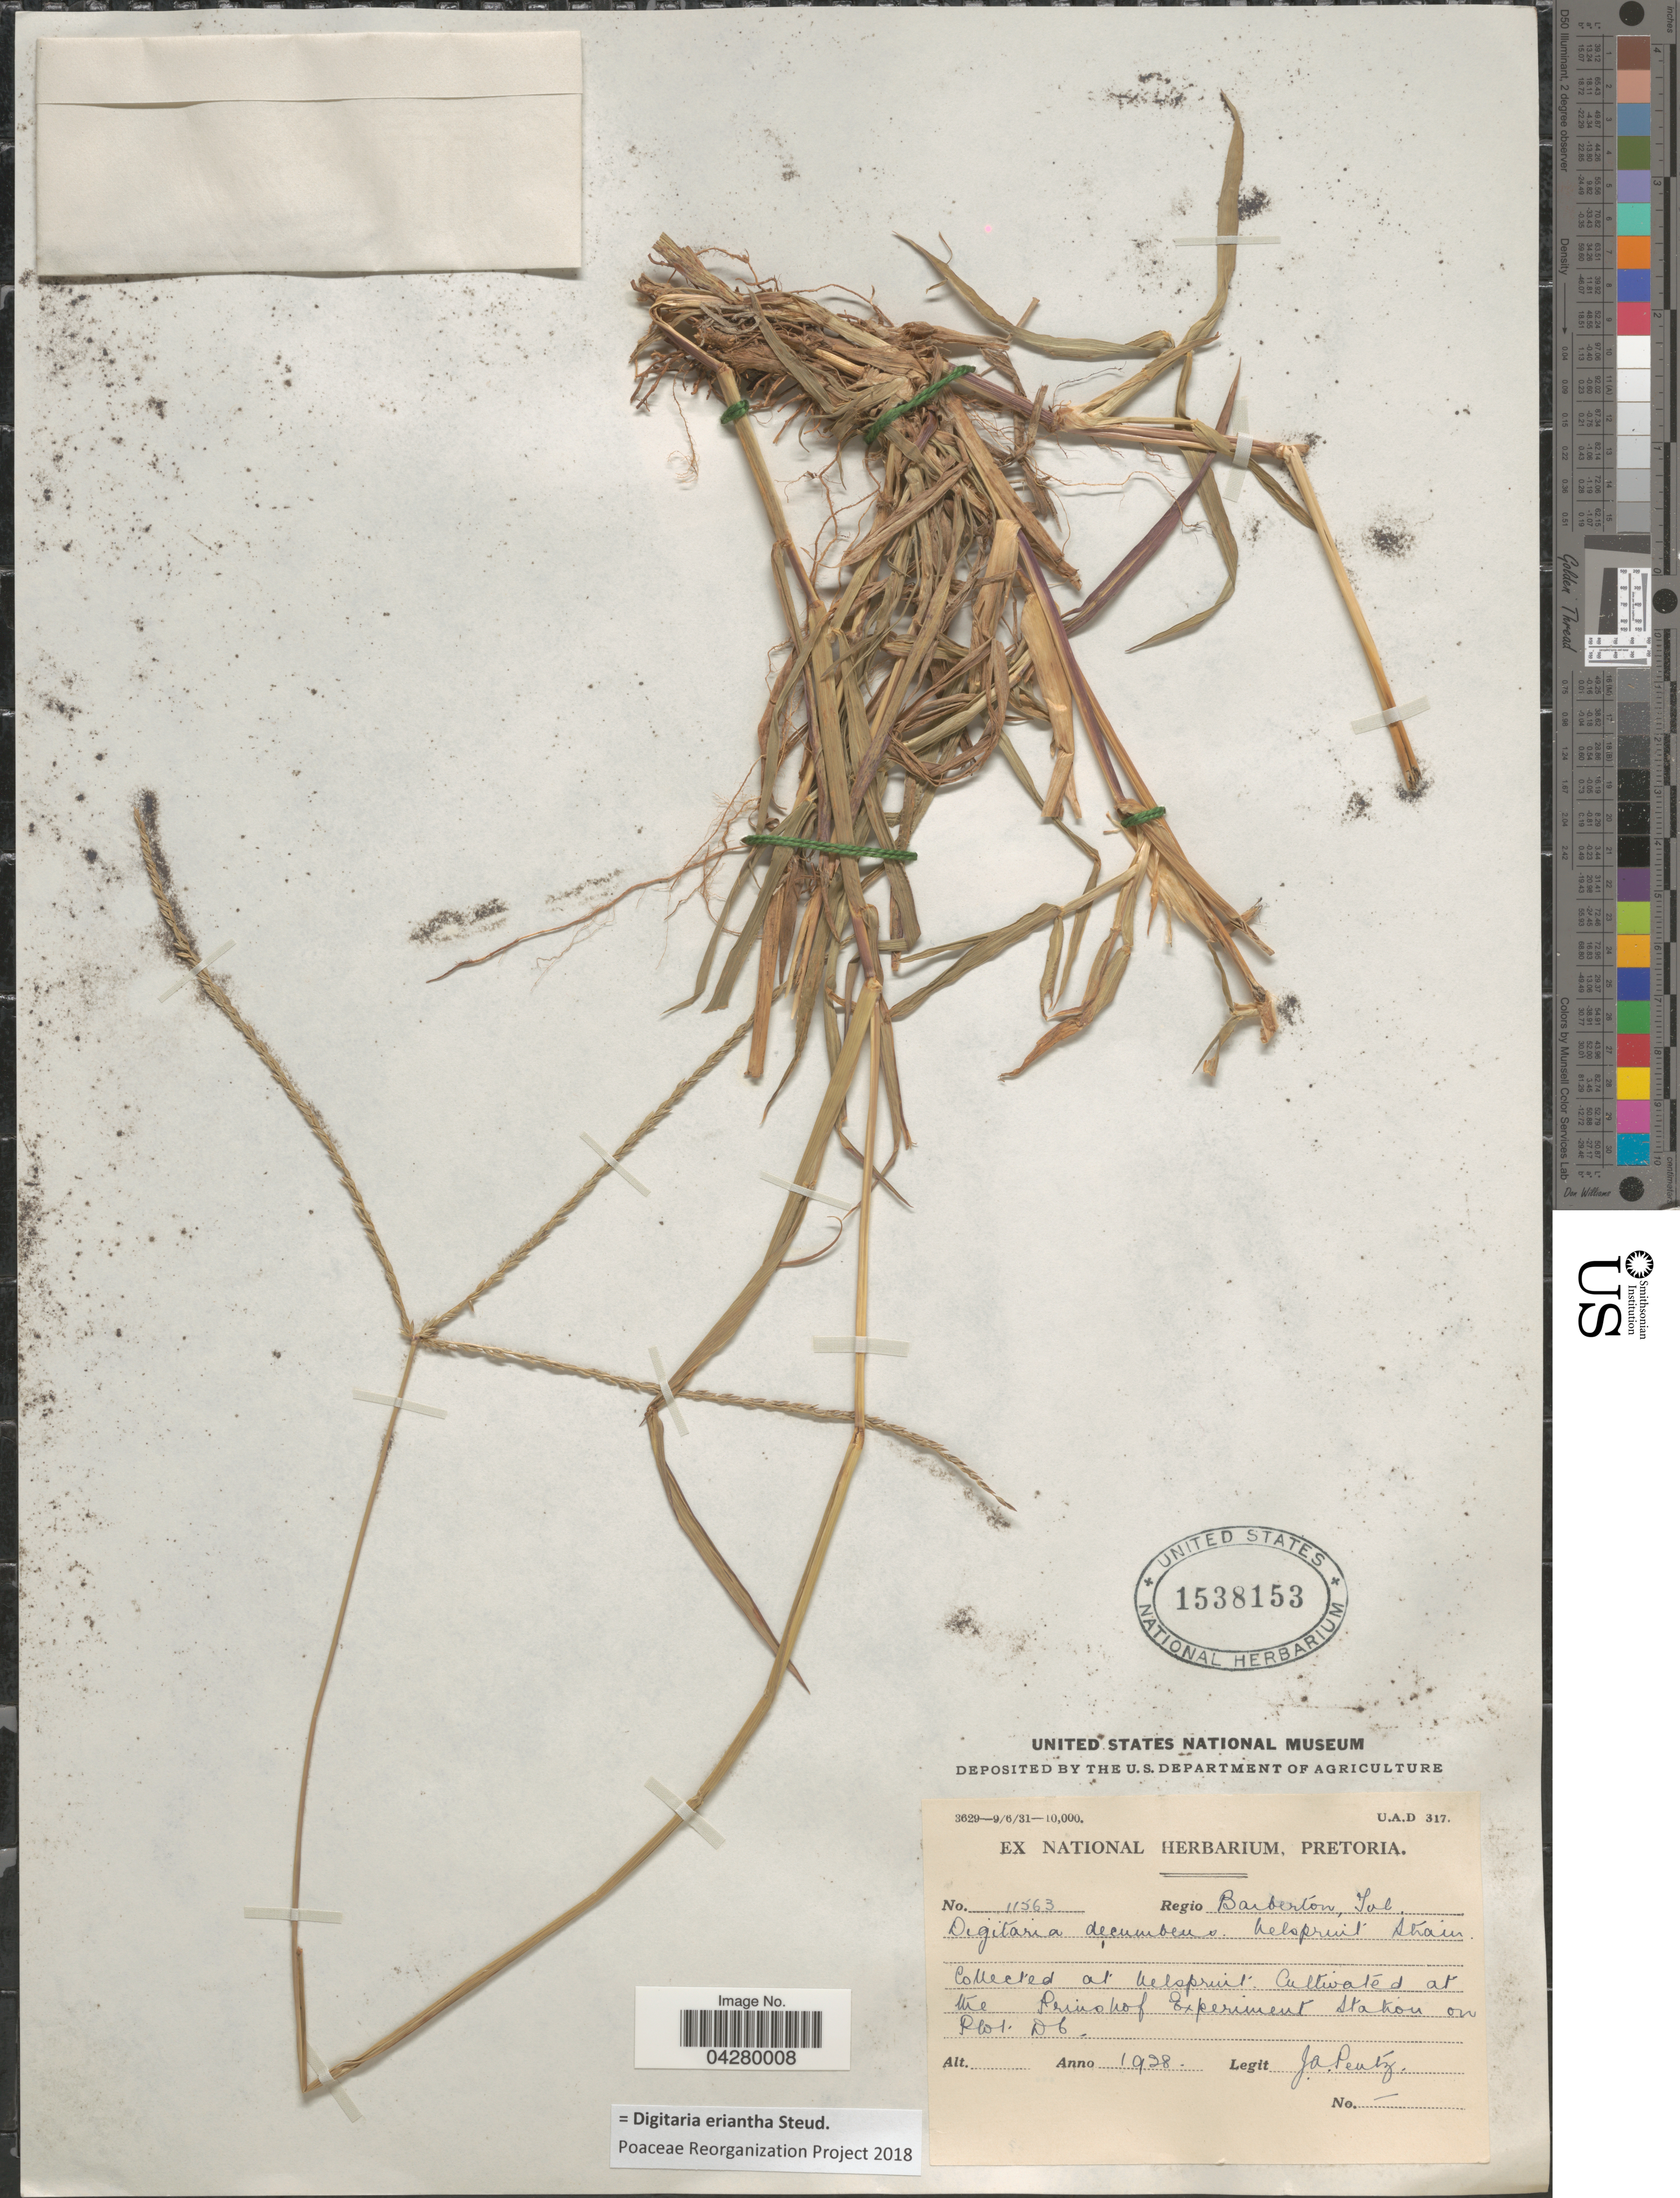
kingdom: Plantae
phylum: Tracheophyta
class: Liliopsida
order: Poales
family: Poaceae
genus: Digitaria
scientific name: Digitaria eriantha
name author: Steud.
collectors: J. Pentz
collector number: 11563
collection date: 1928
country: South Africa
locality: Regio Barberton, Tvl. Nelspruit. At the Prinshof Experiment Station on Plot D6.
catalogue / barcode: US 1538153